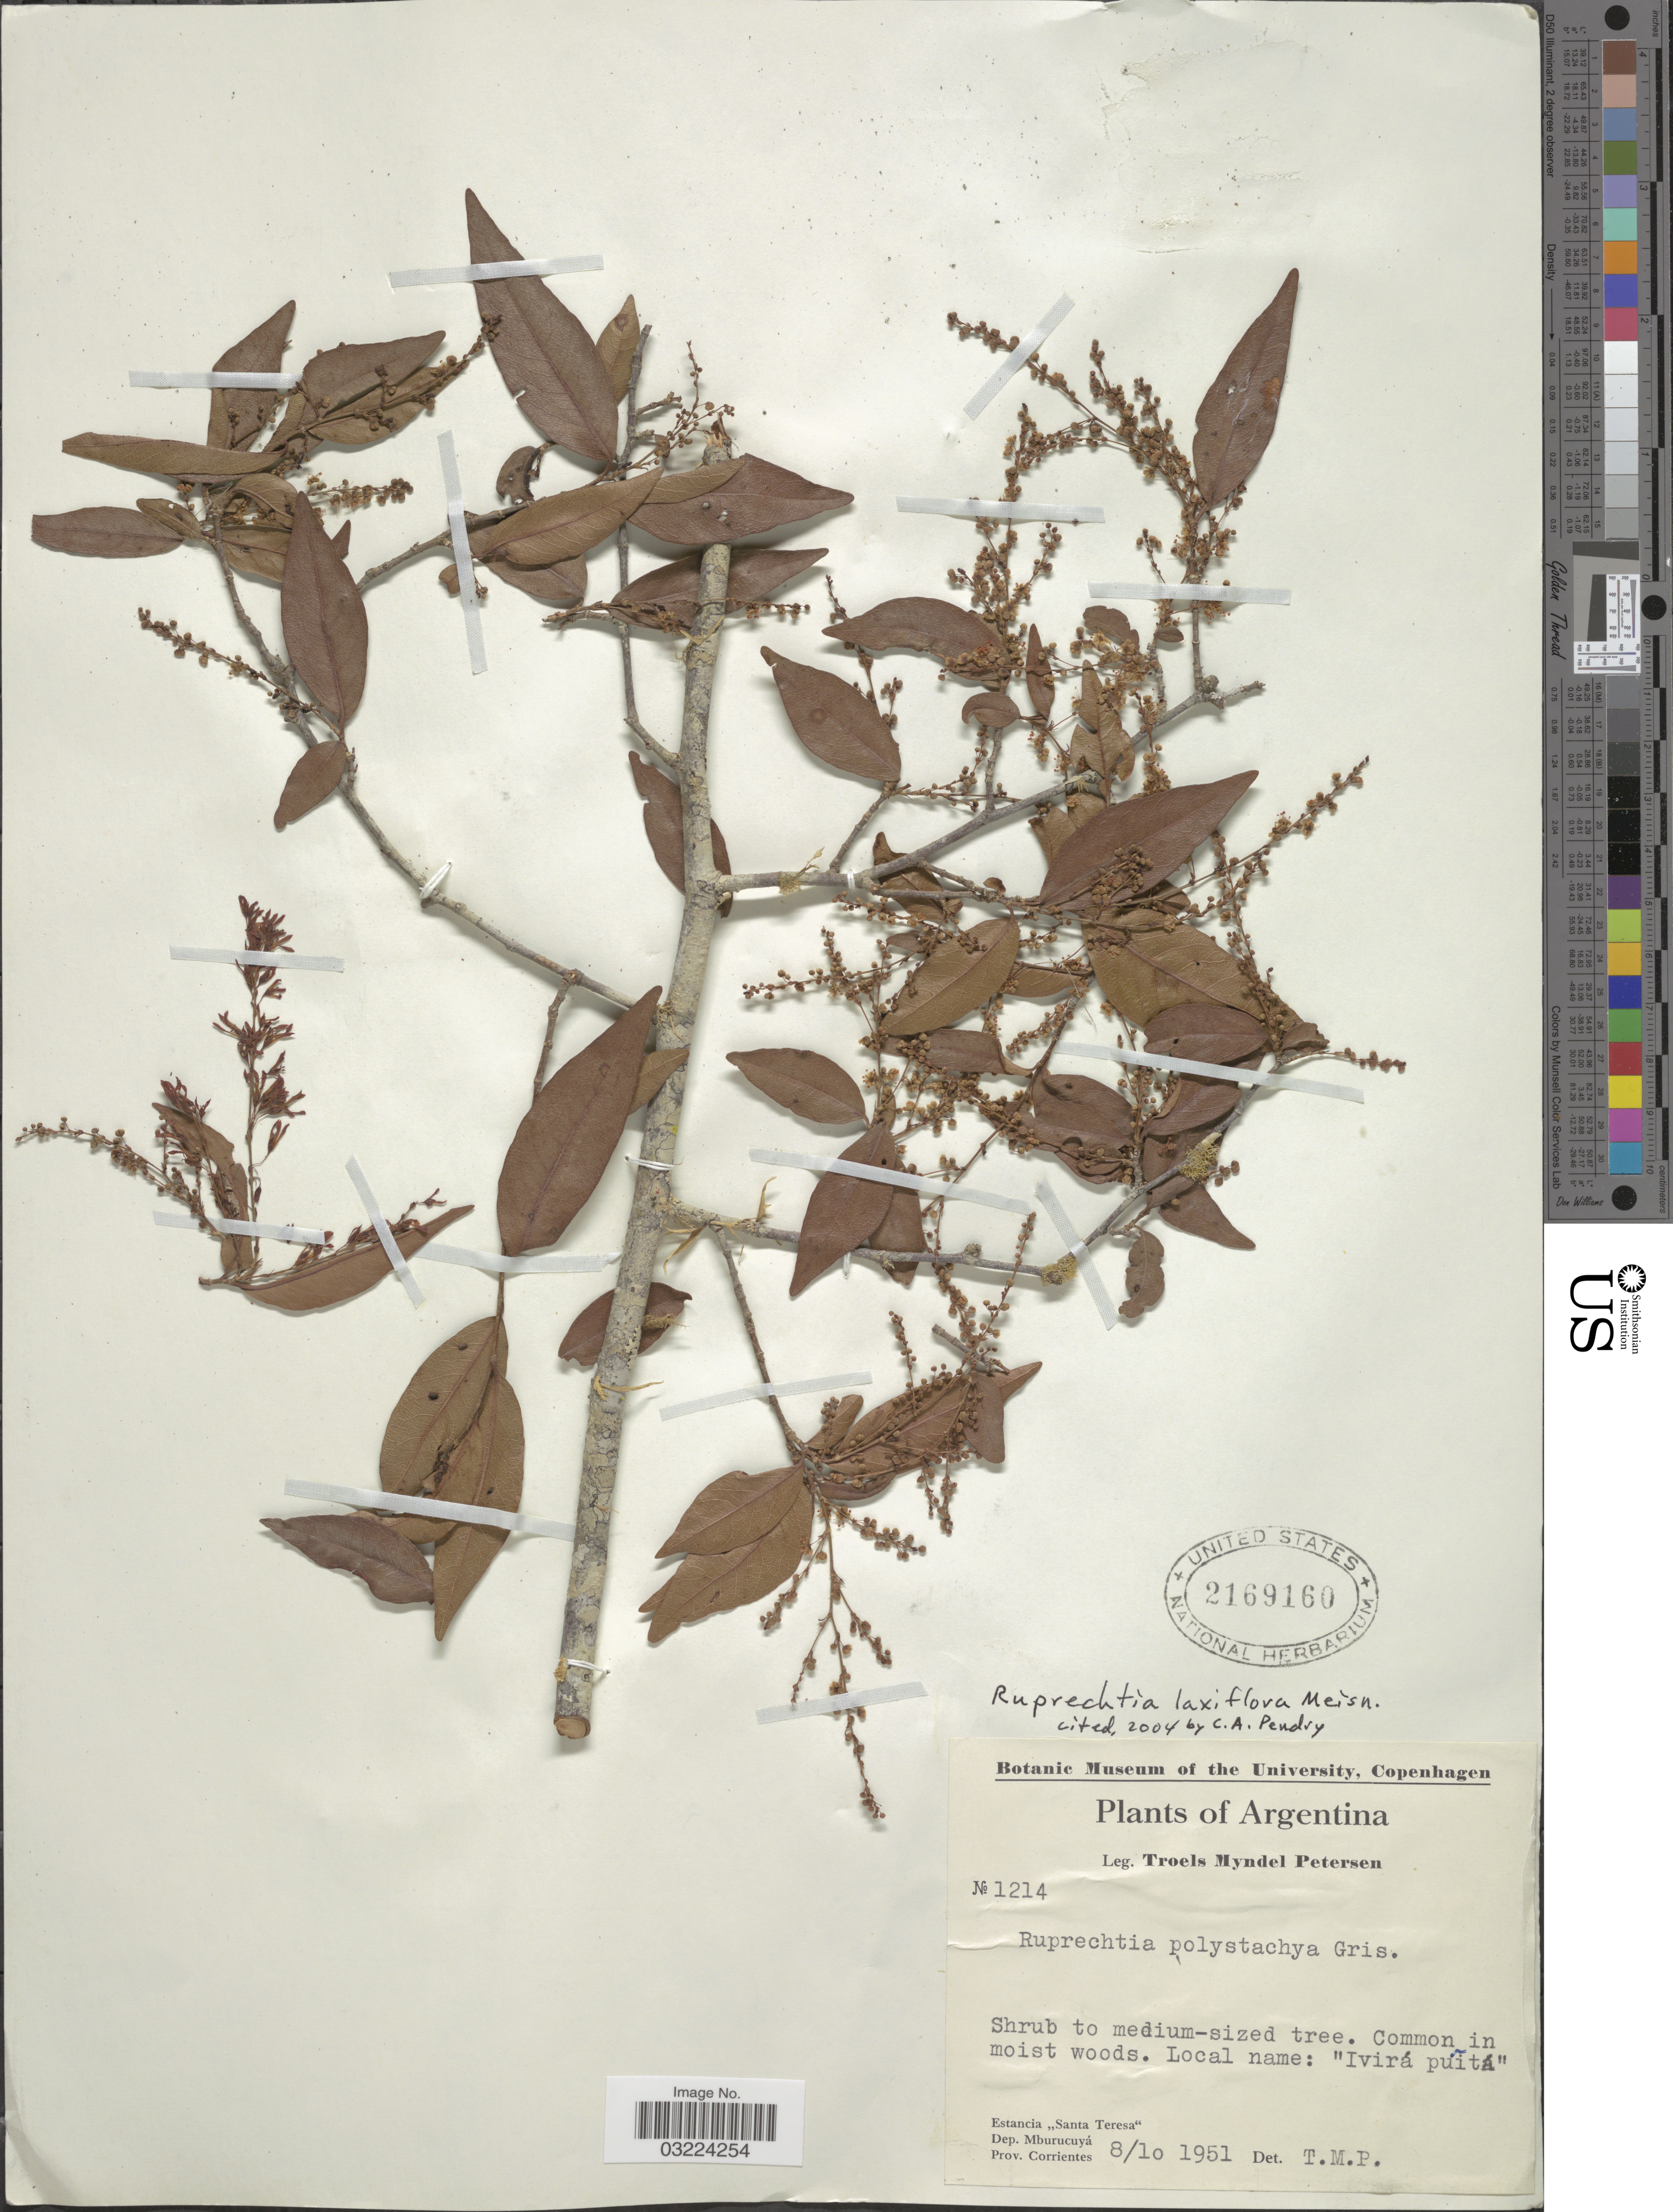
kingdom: Plantae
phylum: Tracheophyta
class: Magnoliopsida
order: Caryophyllales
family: Polygonaceae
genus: Ruprechtia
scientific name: Ruprechtia laxiflora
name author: Meisn.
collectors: T. M. Petersen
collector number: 1214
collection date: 1951-10-08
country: Argentina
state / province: Corrientes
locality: Estancia "Santa Teresa". Dep. Mburucuyá.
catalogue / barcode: US 2169160